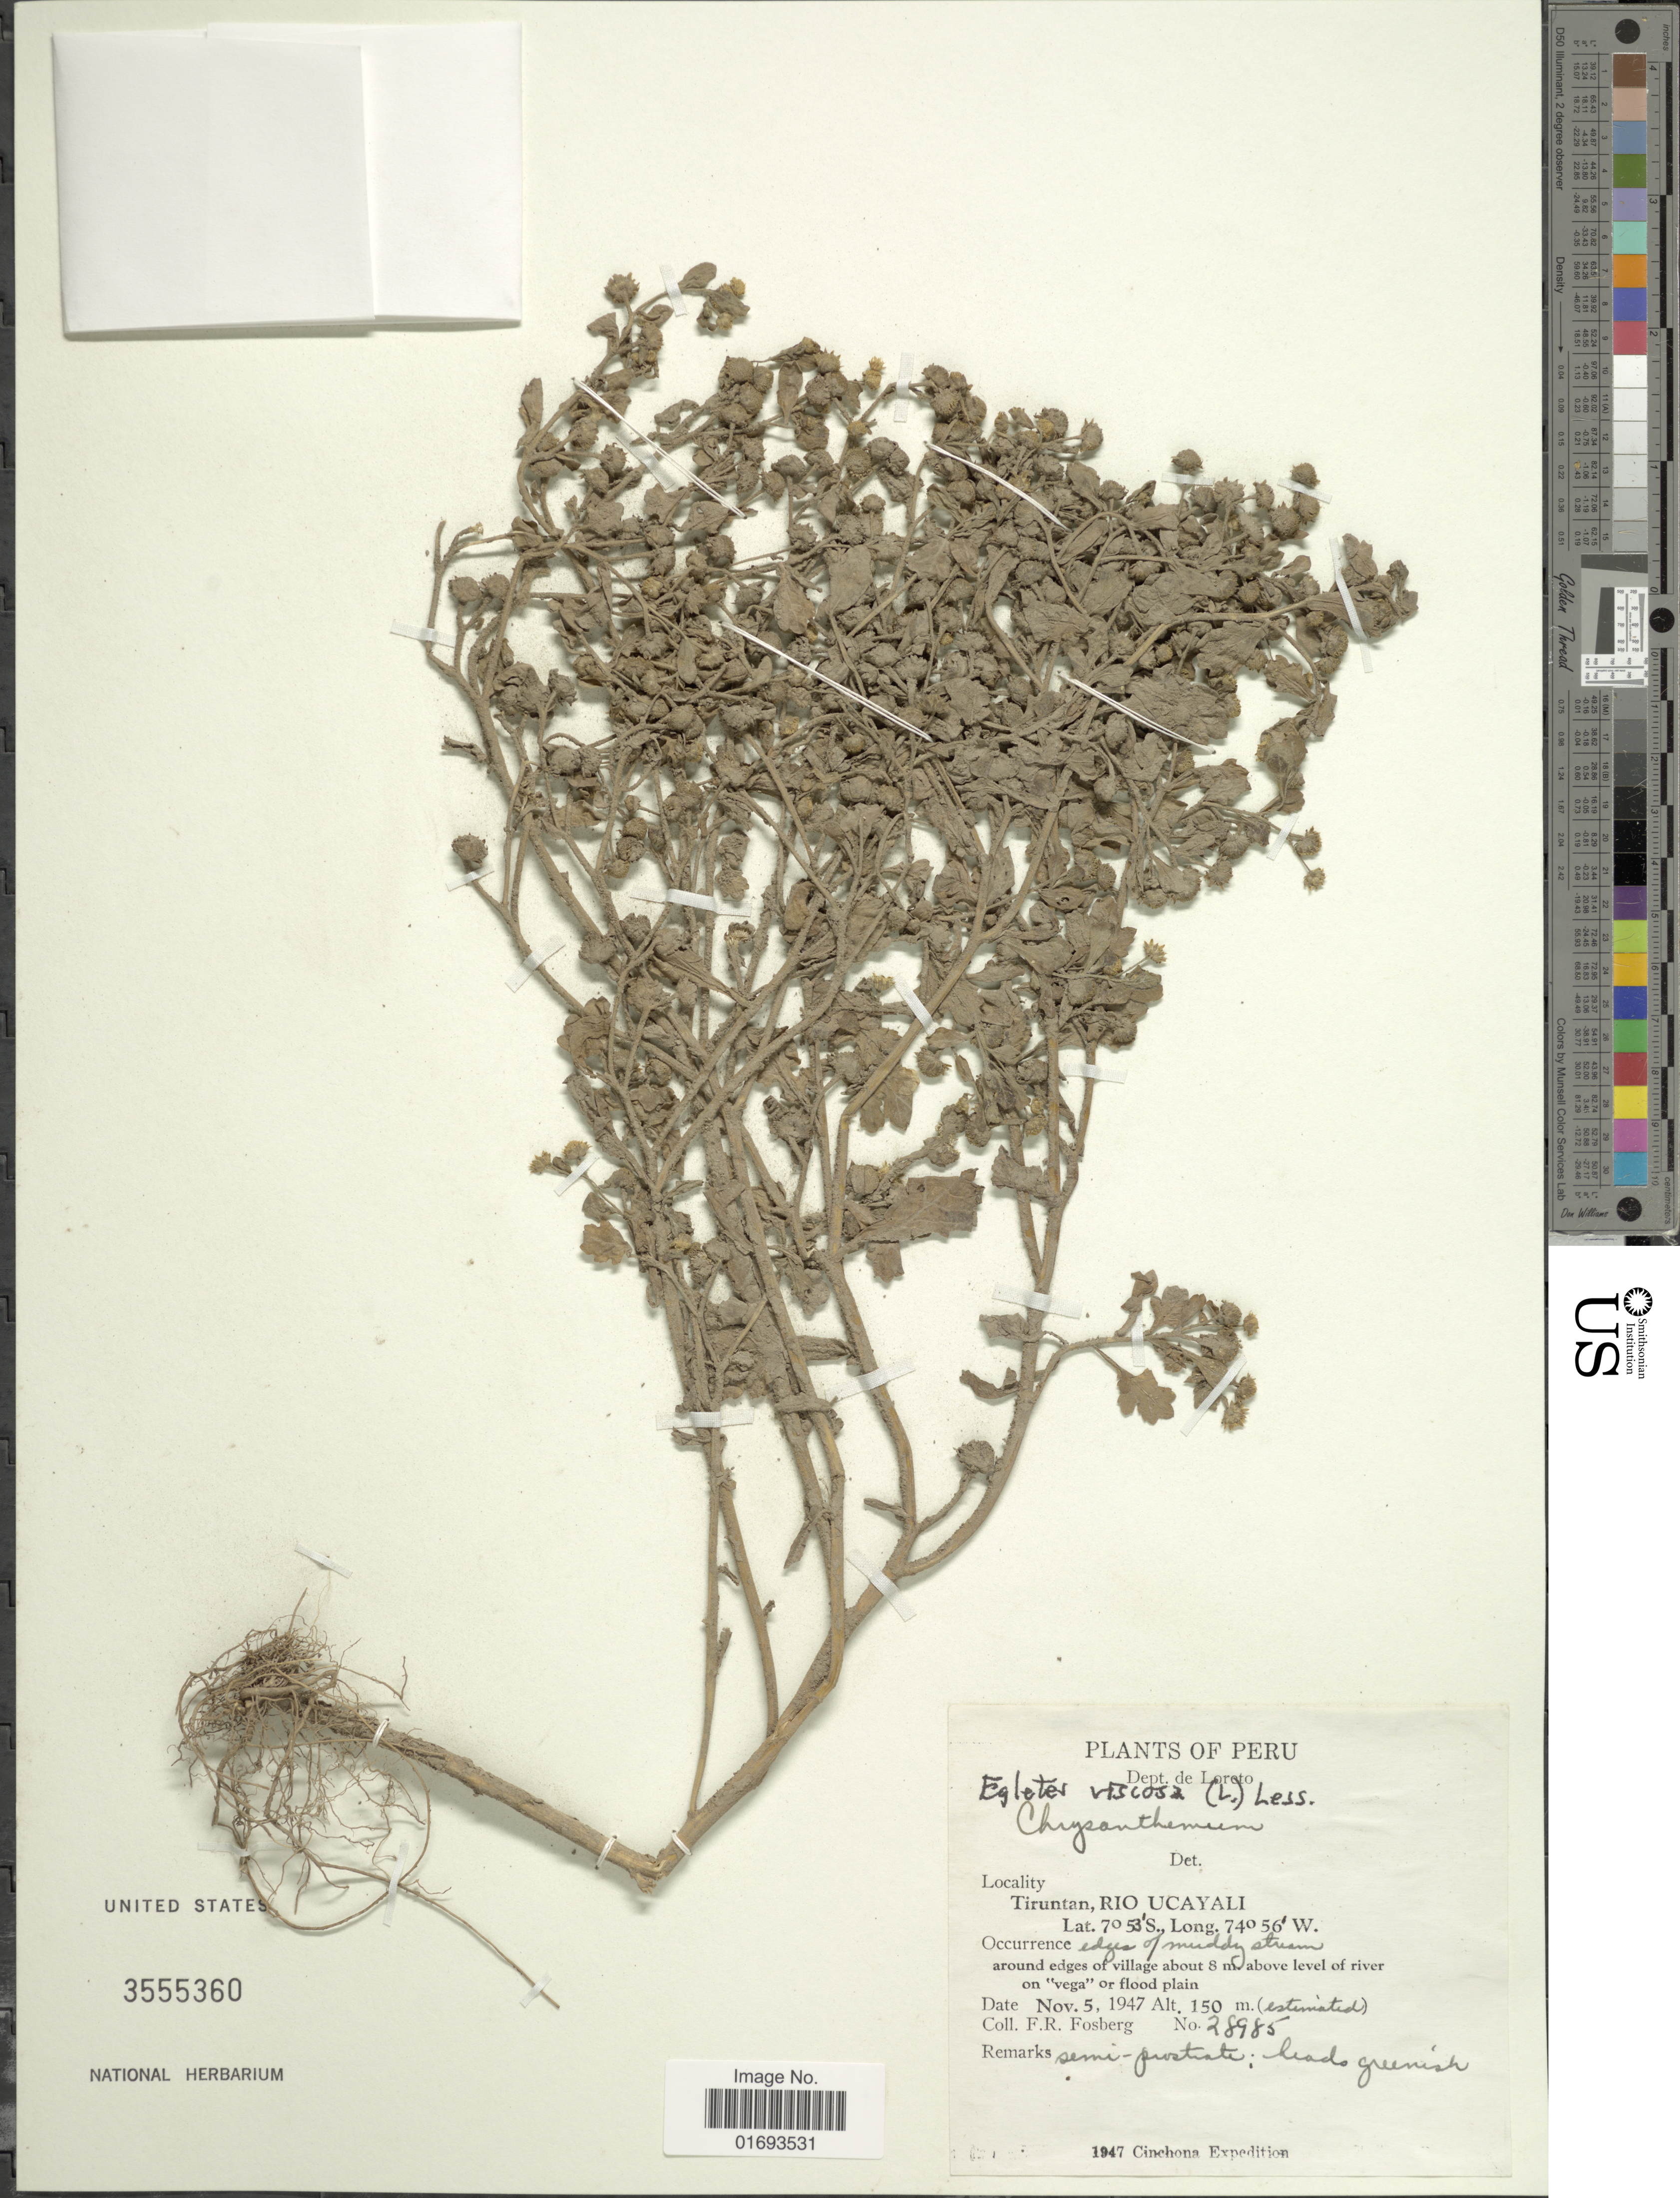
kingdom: Plantae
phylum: Tracheophyta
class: Magnoliopsida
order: Asterales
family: Asteraceae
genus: Egletes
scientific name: Egletes viscosa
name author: (L.) Less.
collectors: F. R. Fosberg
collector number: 28985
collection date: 1947-11-05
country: Peru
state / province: Loreto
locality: Peru. Dept. de Loreto. Tiruntan, Rio Ucayali. around edges of village about 8 m. above level of river on "vega" or flood plain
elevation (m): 150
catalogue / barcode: US 3555360